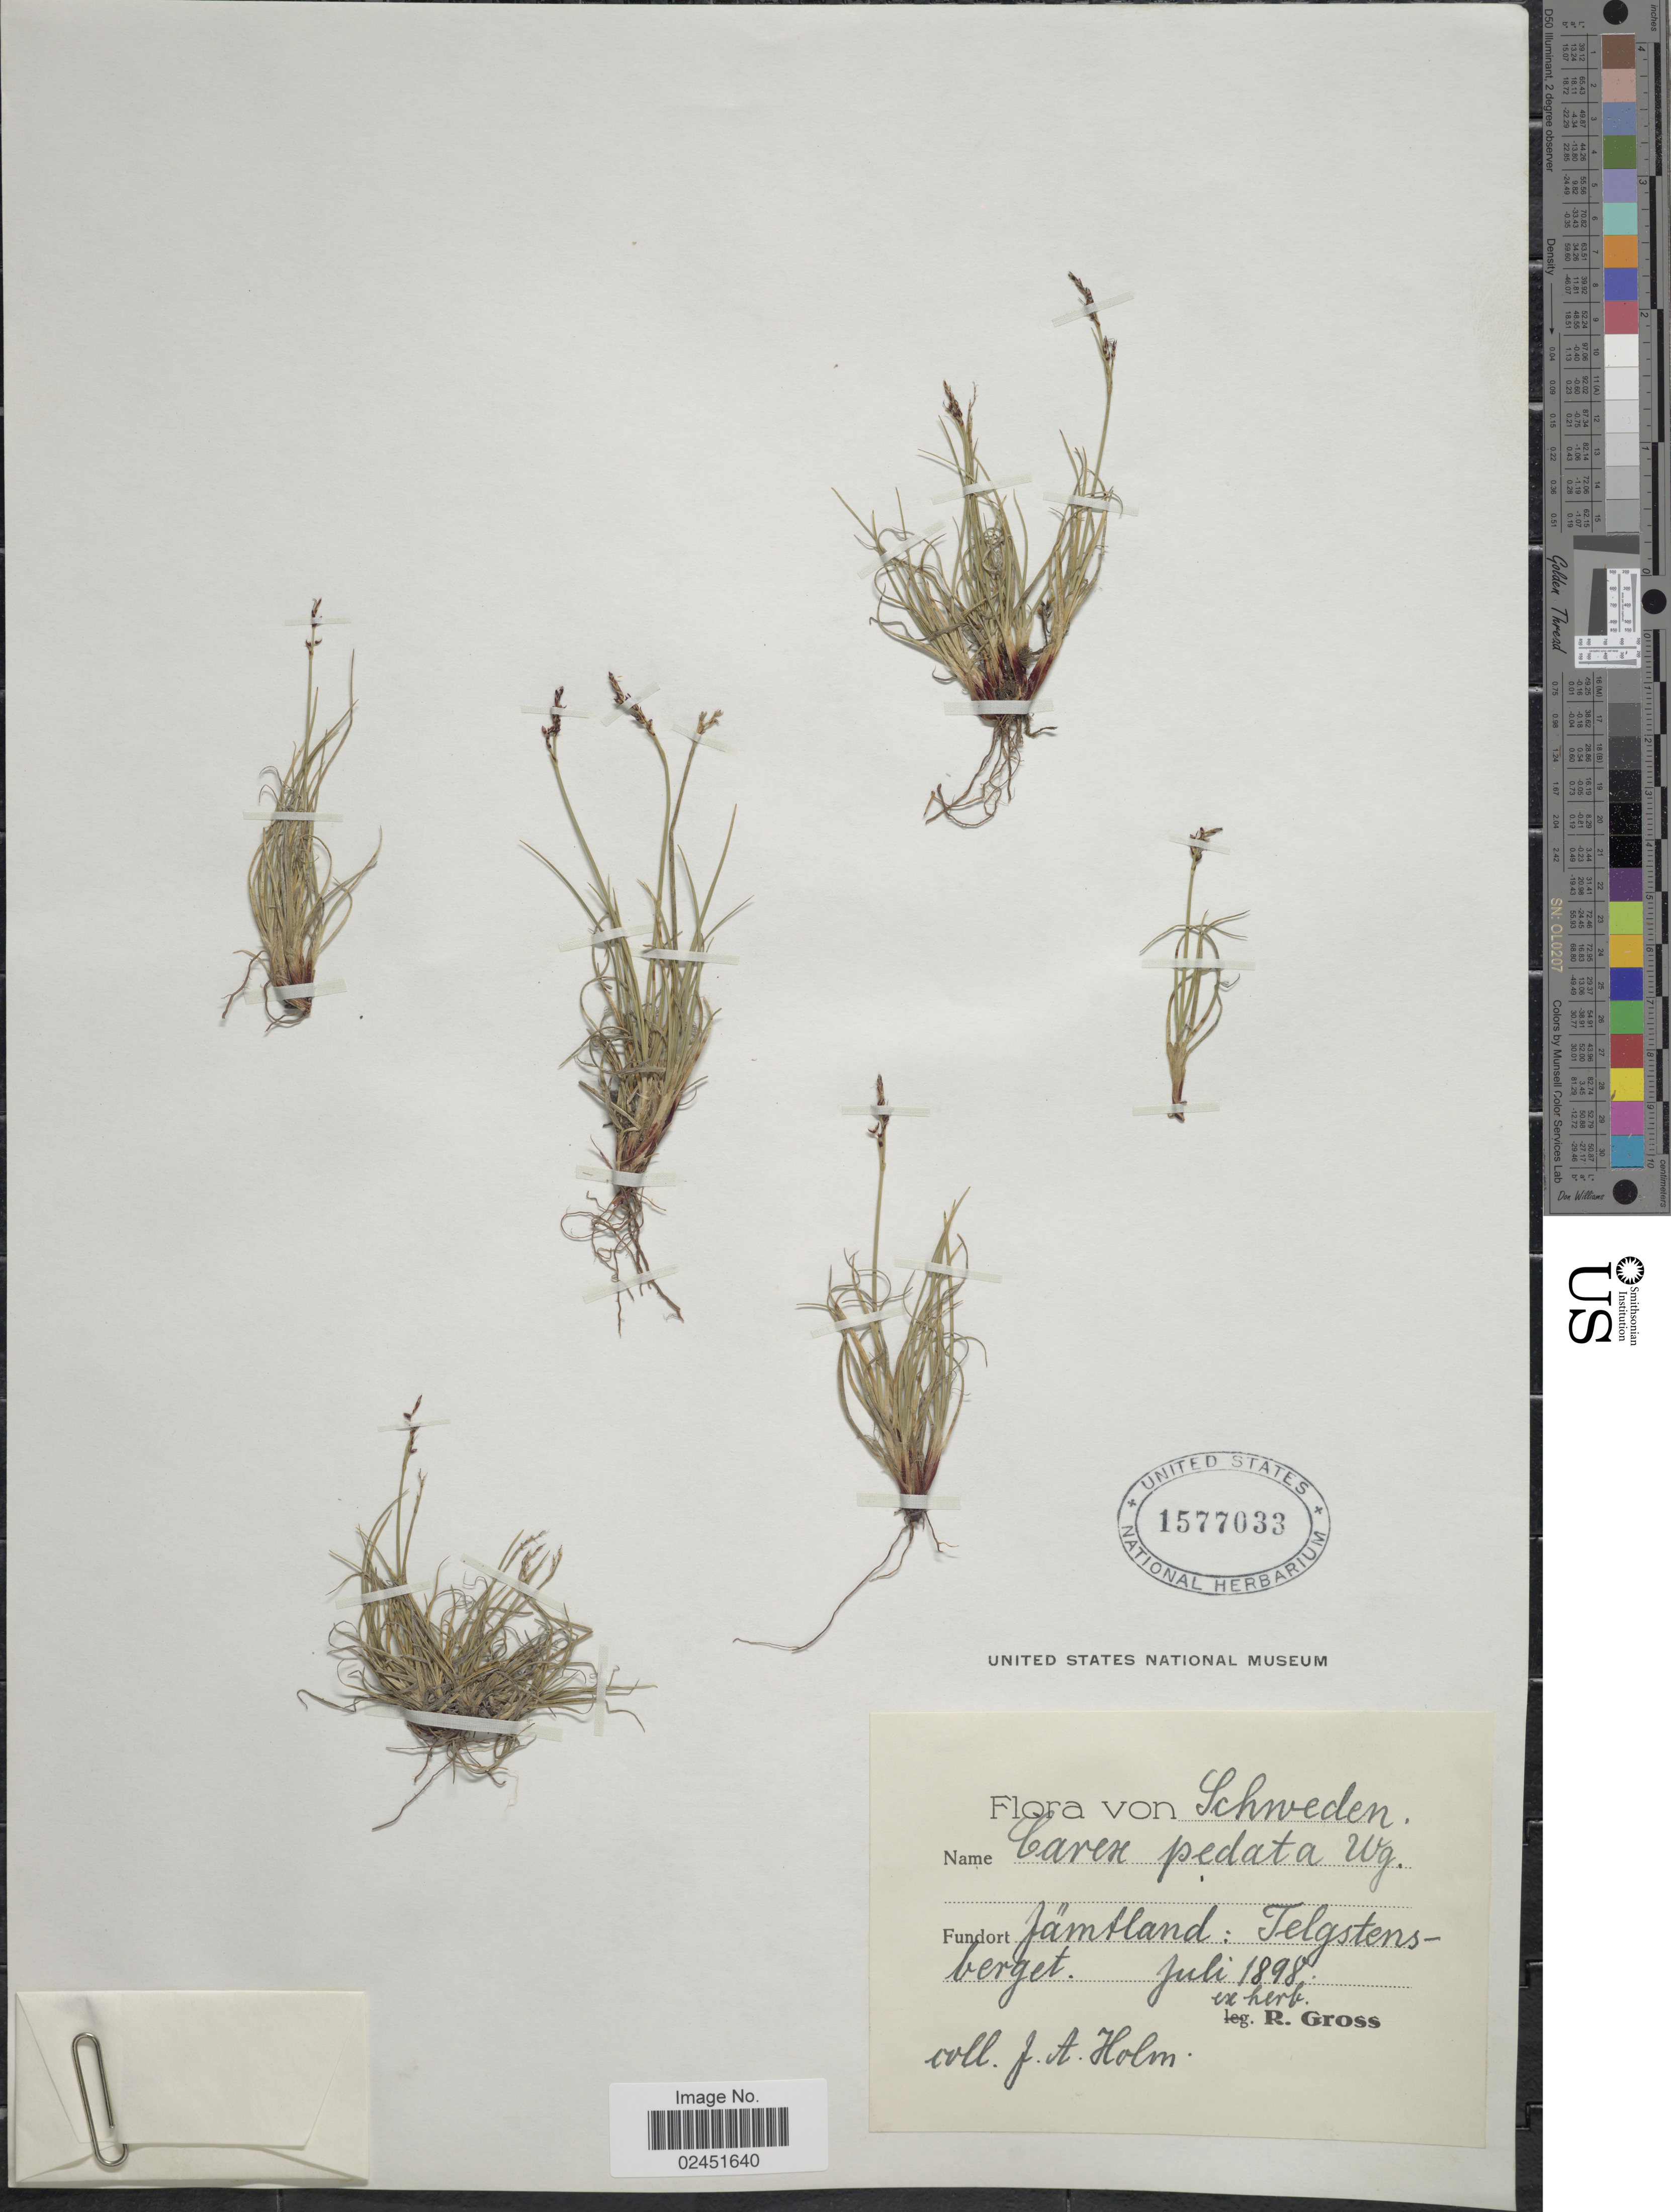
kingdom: Plantae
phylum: Tracheophyta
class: Liliopsida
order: Poales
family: Cyperaceae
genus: Carex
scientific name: Carex glacialis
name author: Mack.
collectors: R. Gross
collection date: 1898-07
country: Sweden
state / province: Jämtland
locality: Telgstensberget.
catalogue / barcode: US 1577033